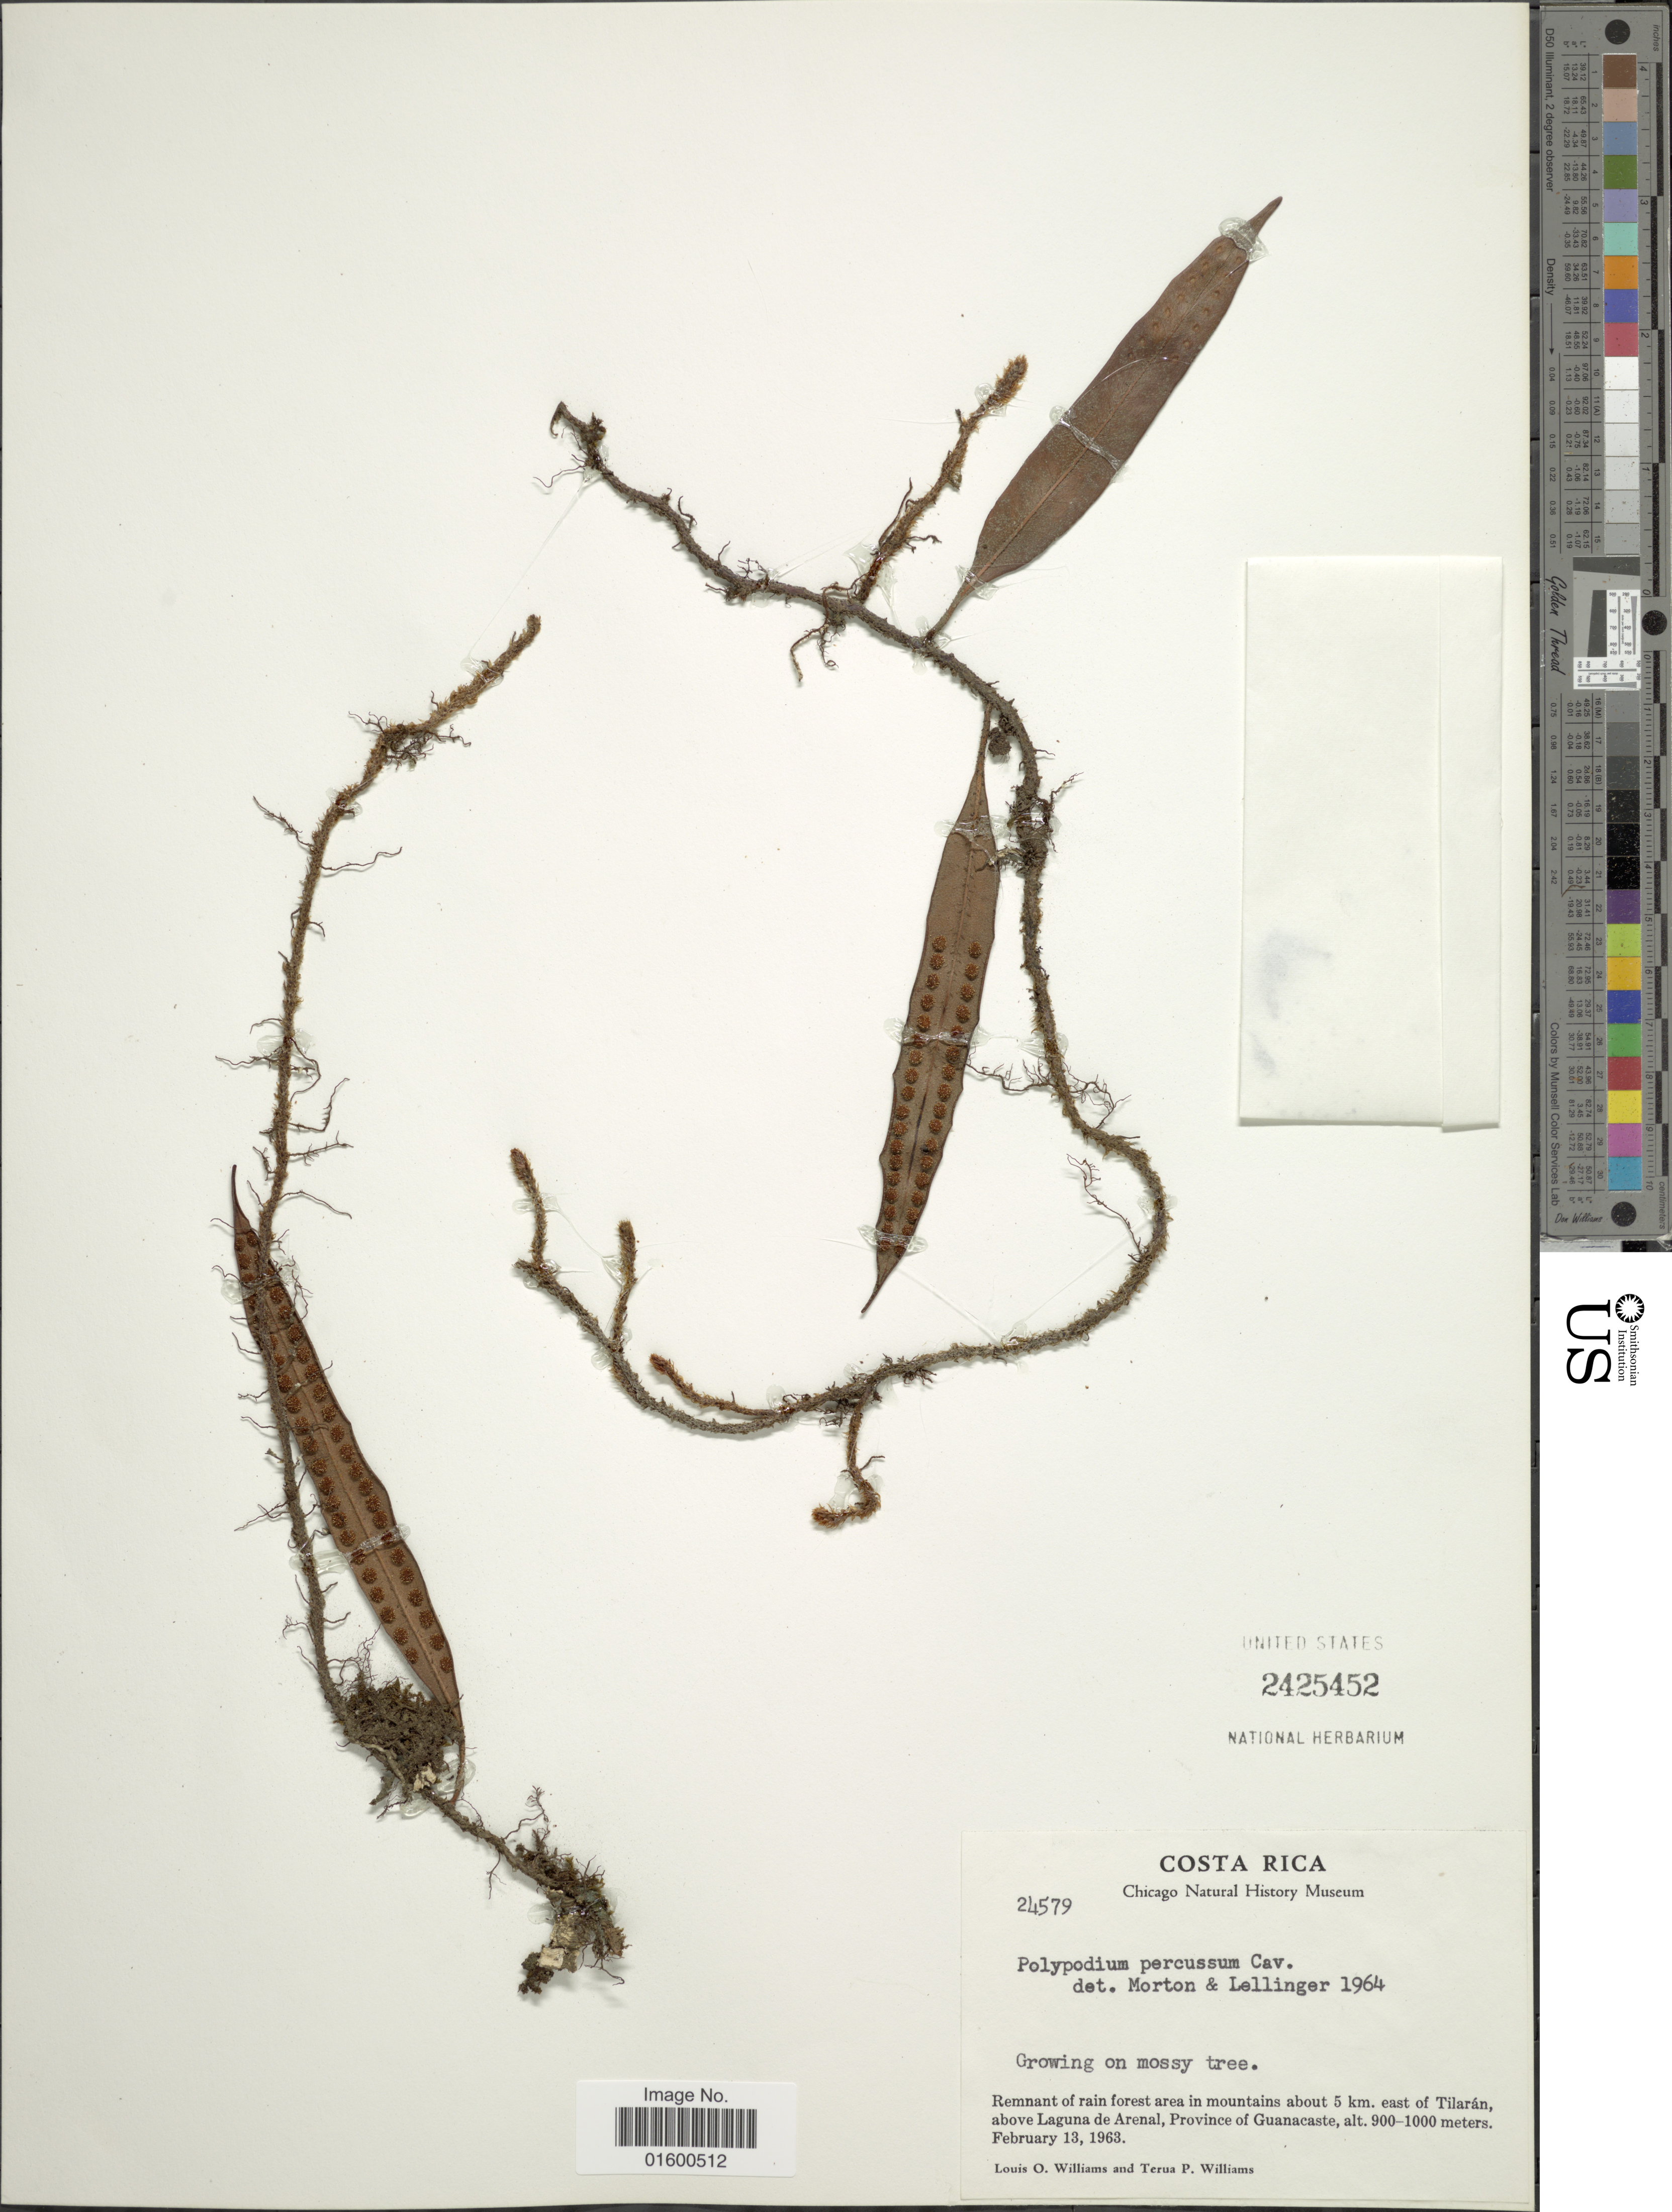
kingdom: Plantae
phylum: Tracheophyta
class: Polypodiopsida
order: Polypodiales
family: Polypodiaceae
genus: Microgramma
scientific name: Microgramma percussa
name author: (Cav.) de la Sota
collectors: L. O. Williams & T. P. Williams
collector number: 24579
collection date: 1963-02-13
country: Costa Rica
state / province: Guanacaste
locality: About 5 km east of Tilaran, above Laguna de Arenal, Province of Guanacaste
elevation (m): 900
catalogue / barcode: US 2425452